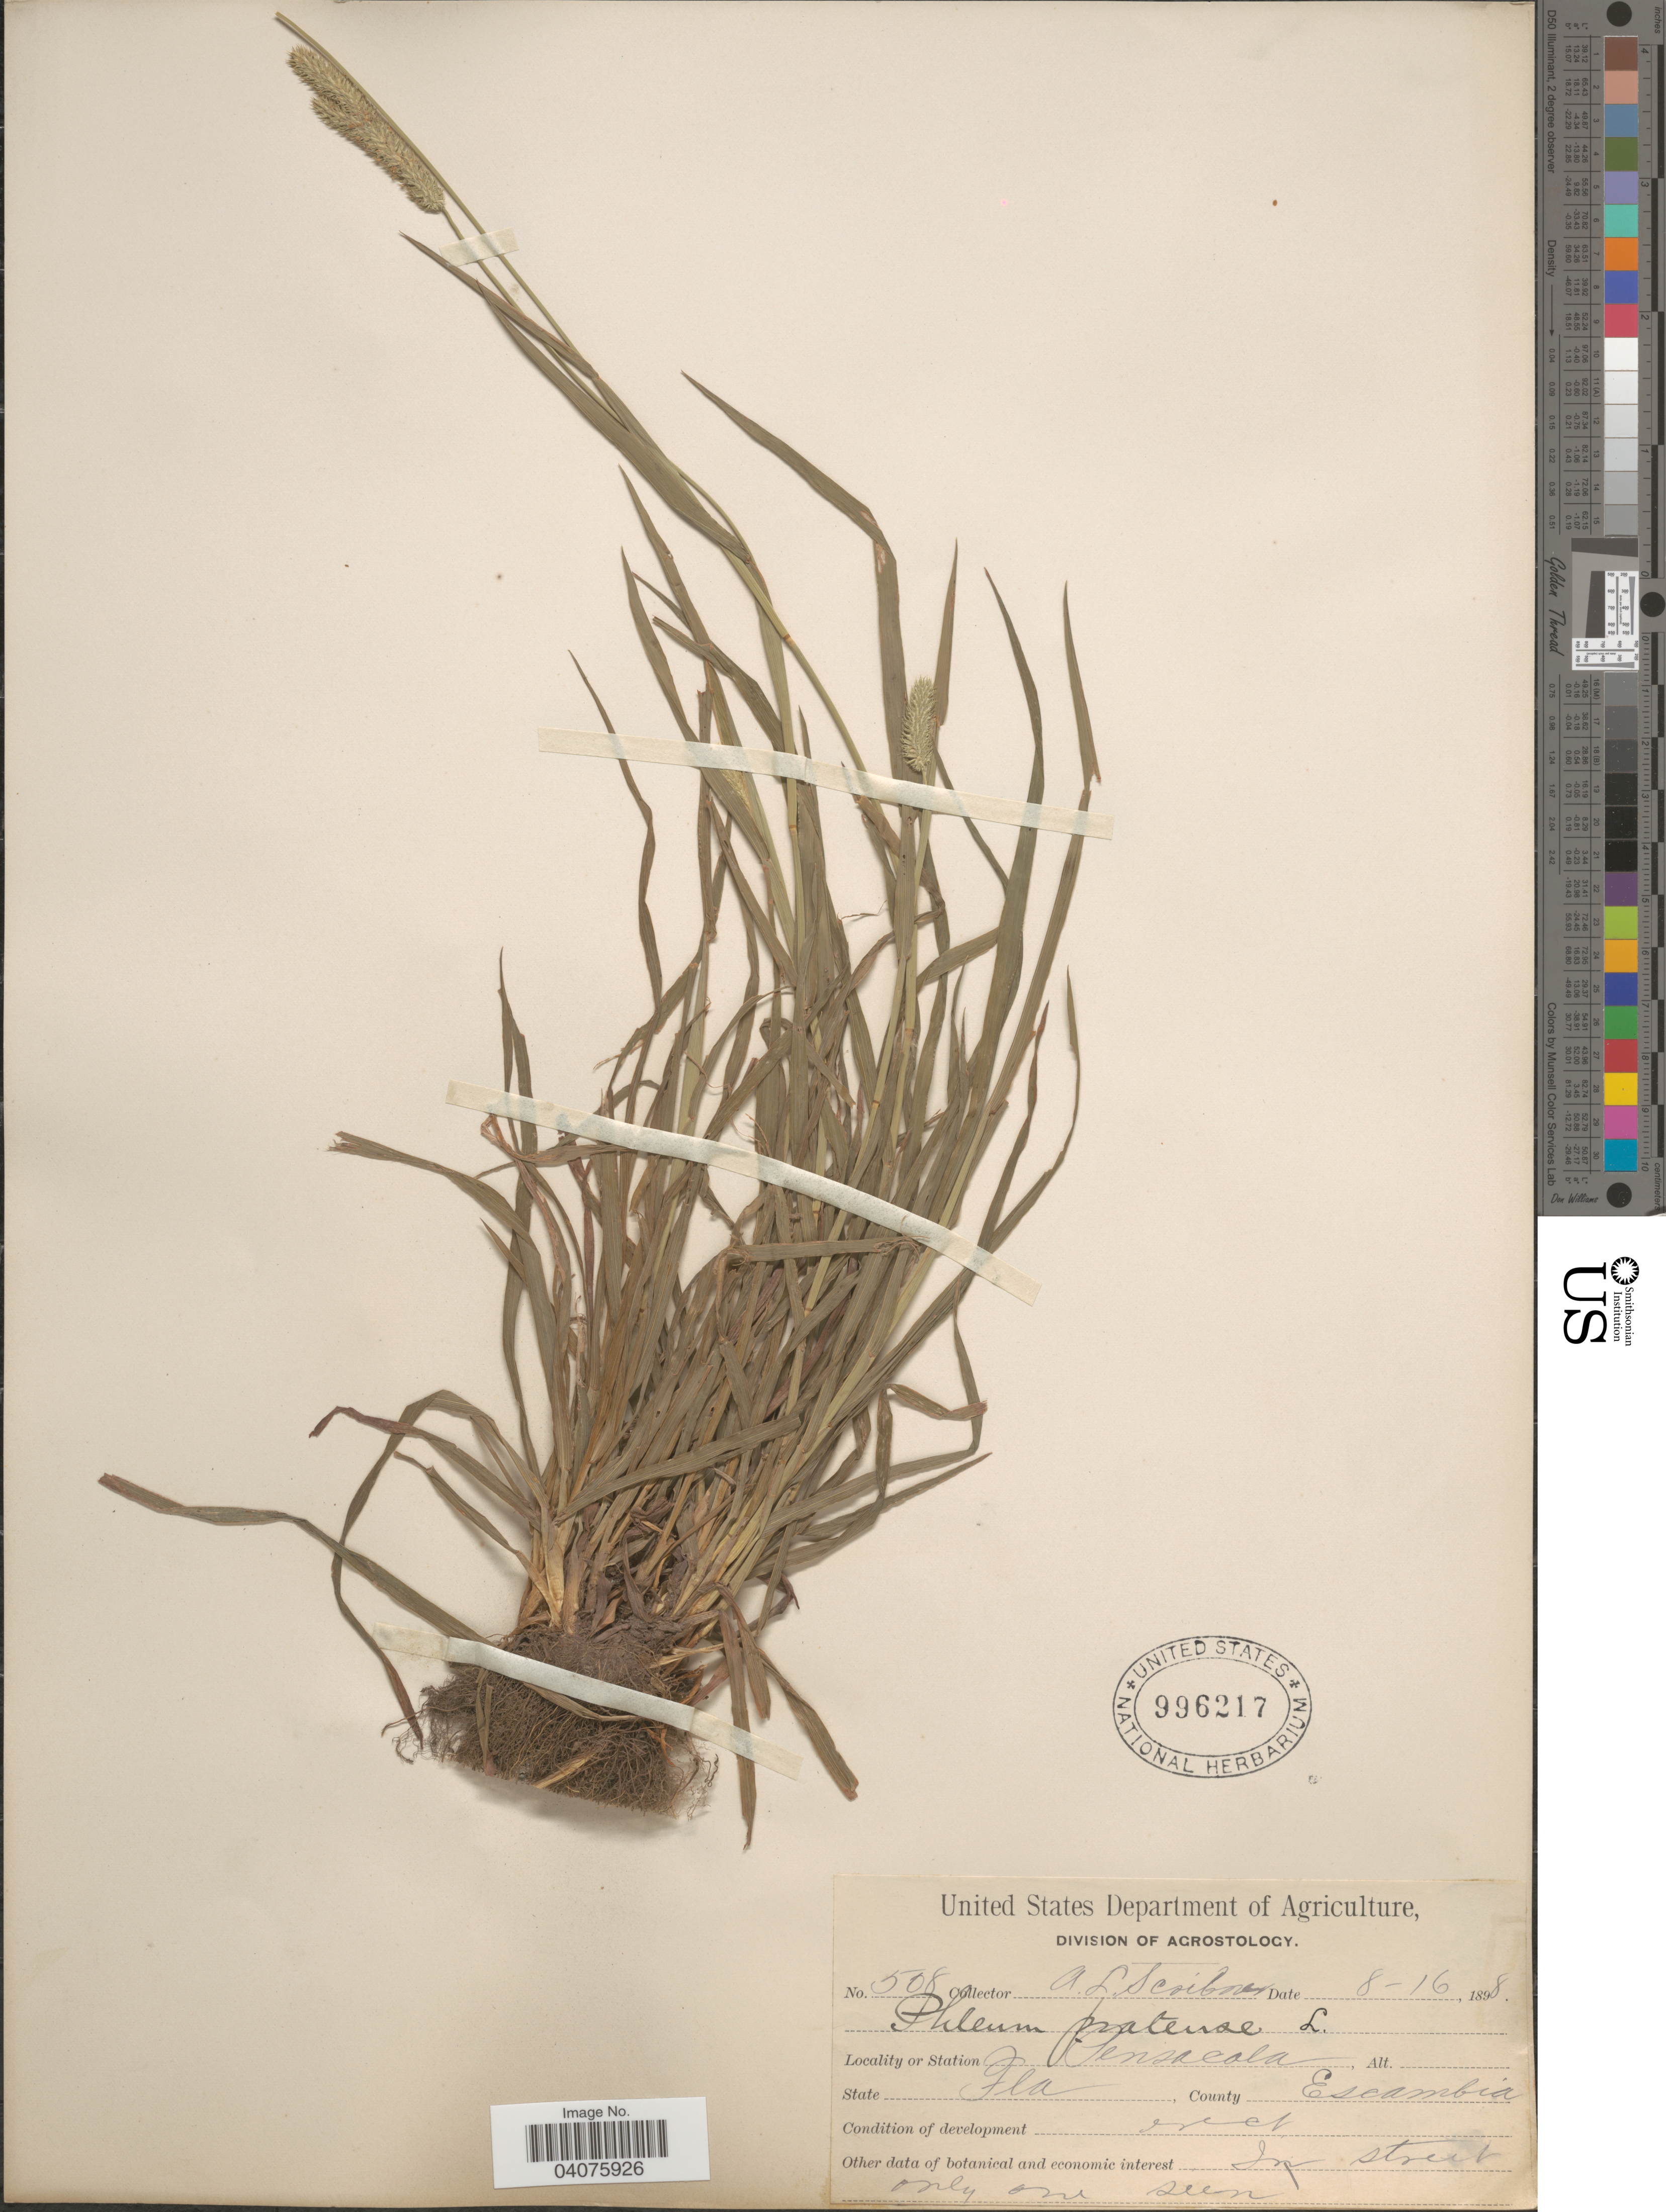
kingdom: Plantae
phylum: Tracheophyta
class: Liliopsida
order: Poales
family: Poaceae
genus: Phleum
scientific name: Phleum pratense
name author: L.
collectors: A. Scribner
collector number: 508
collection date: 1898-08-16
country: United States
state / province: Florida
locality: Pensacola. County Escambia.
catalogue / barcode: US 996217